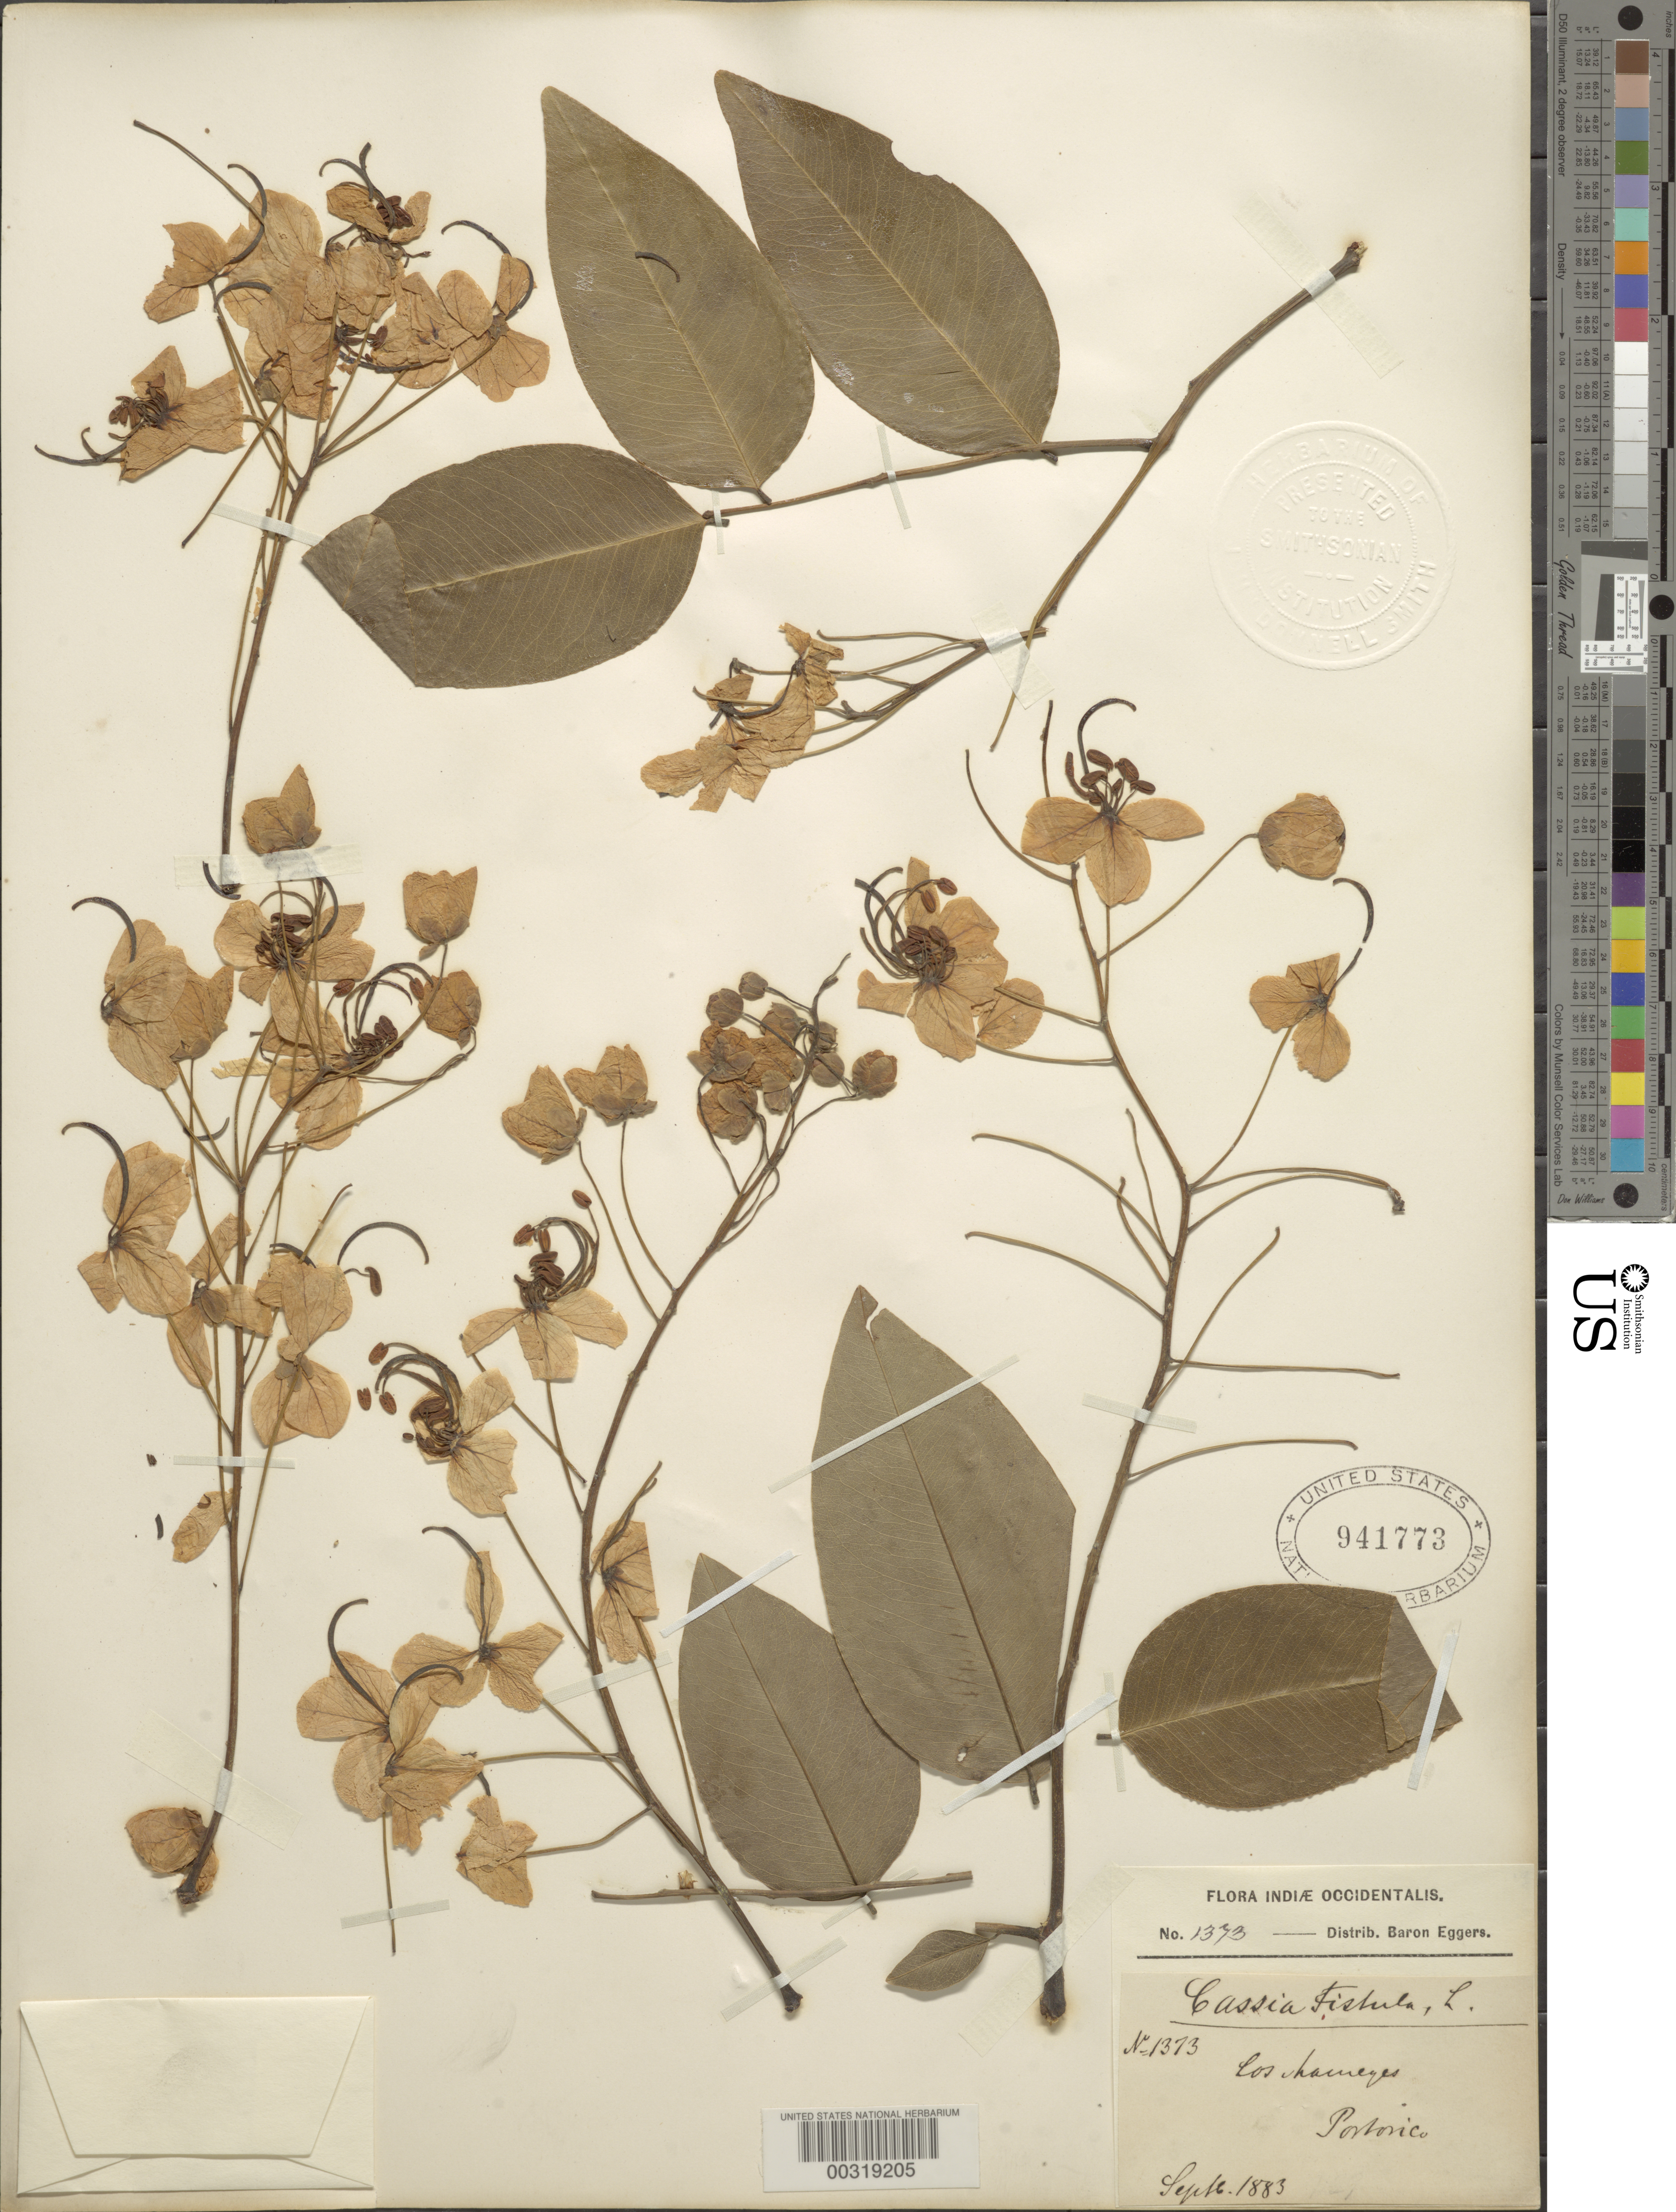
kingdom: Plantae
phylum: Tracheophyta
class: Magnoliopsida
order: Fabales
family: Fabaceae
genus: Cassia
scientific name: Cassia fistula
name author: L.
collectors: -. Seple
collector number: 1373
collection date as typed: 1883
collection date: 1883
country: Puerto Rico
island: Greater Antilles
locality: Los mameyes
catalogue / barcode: US 941773